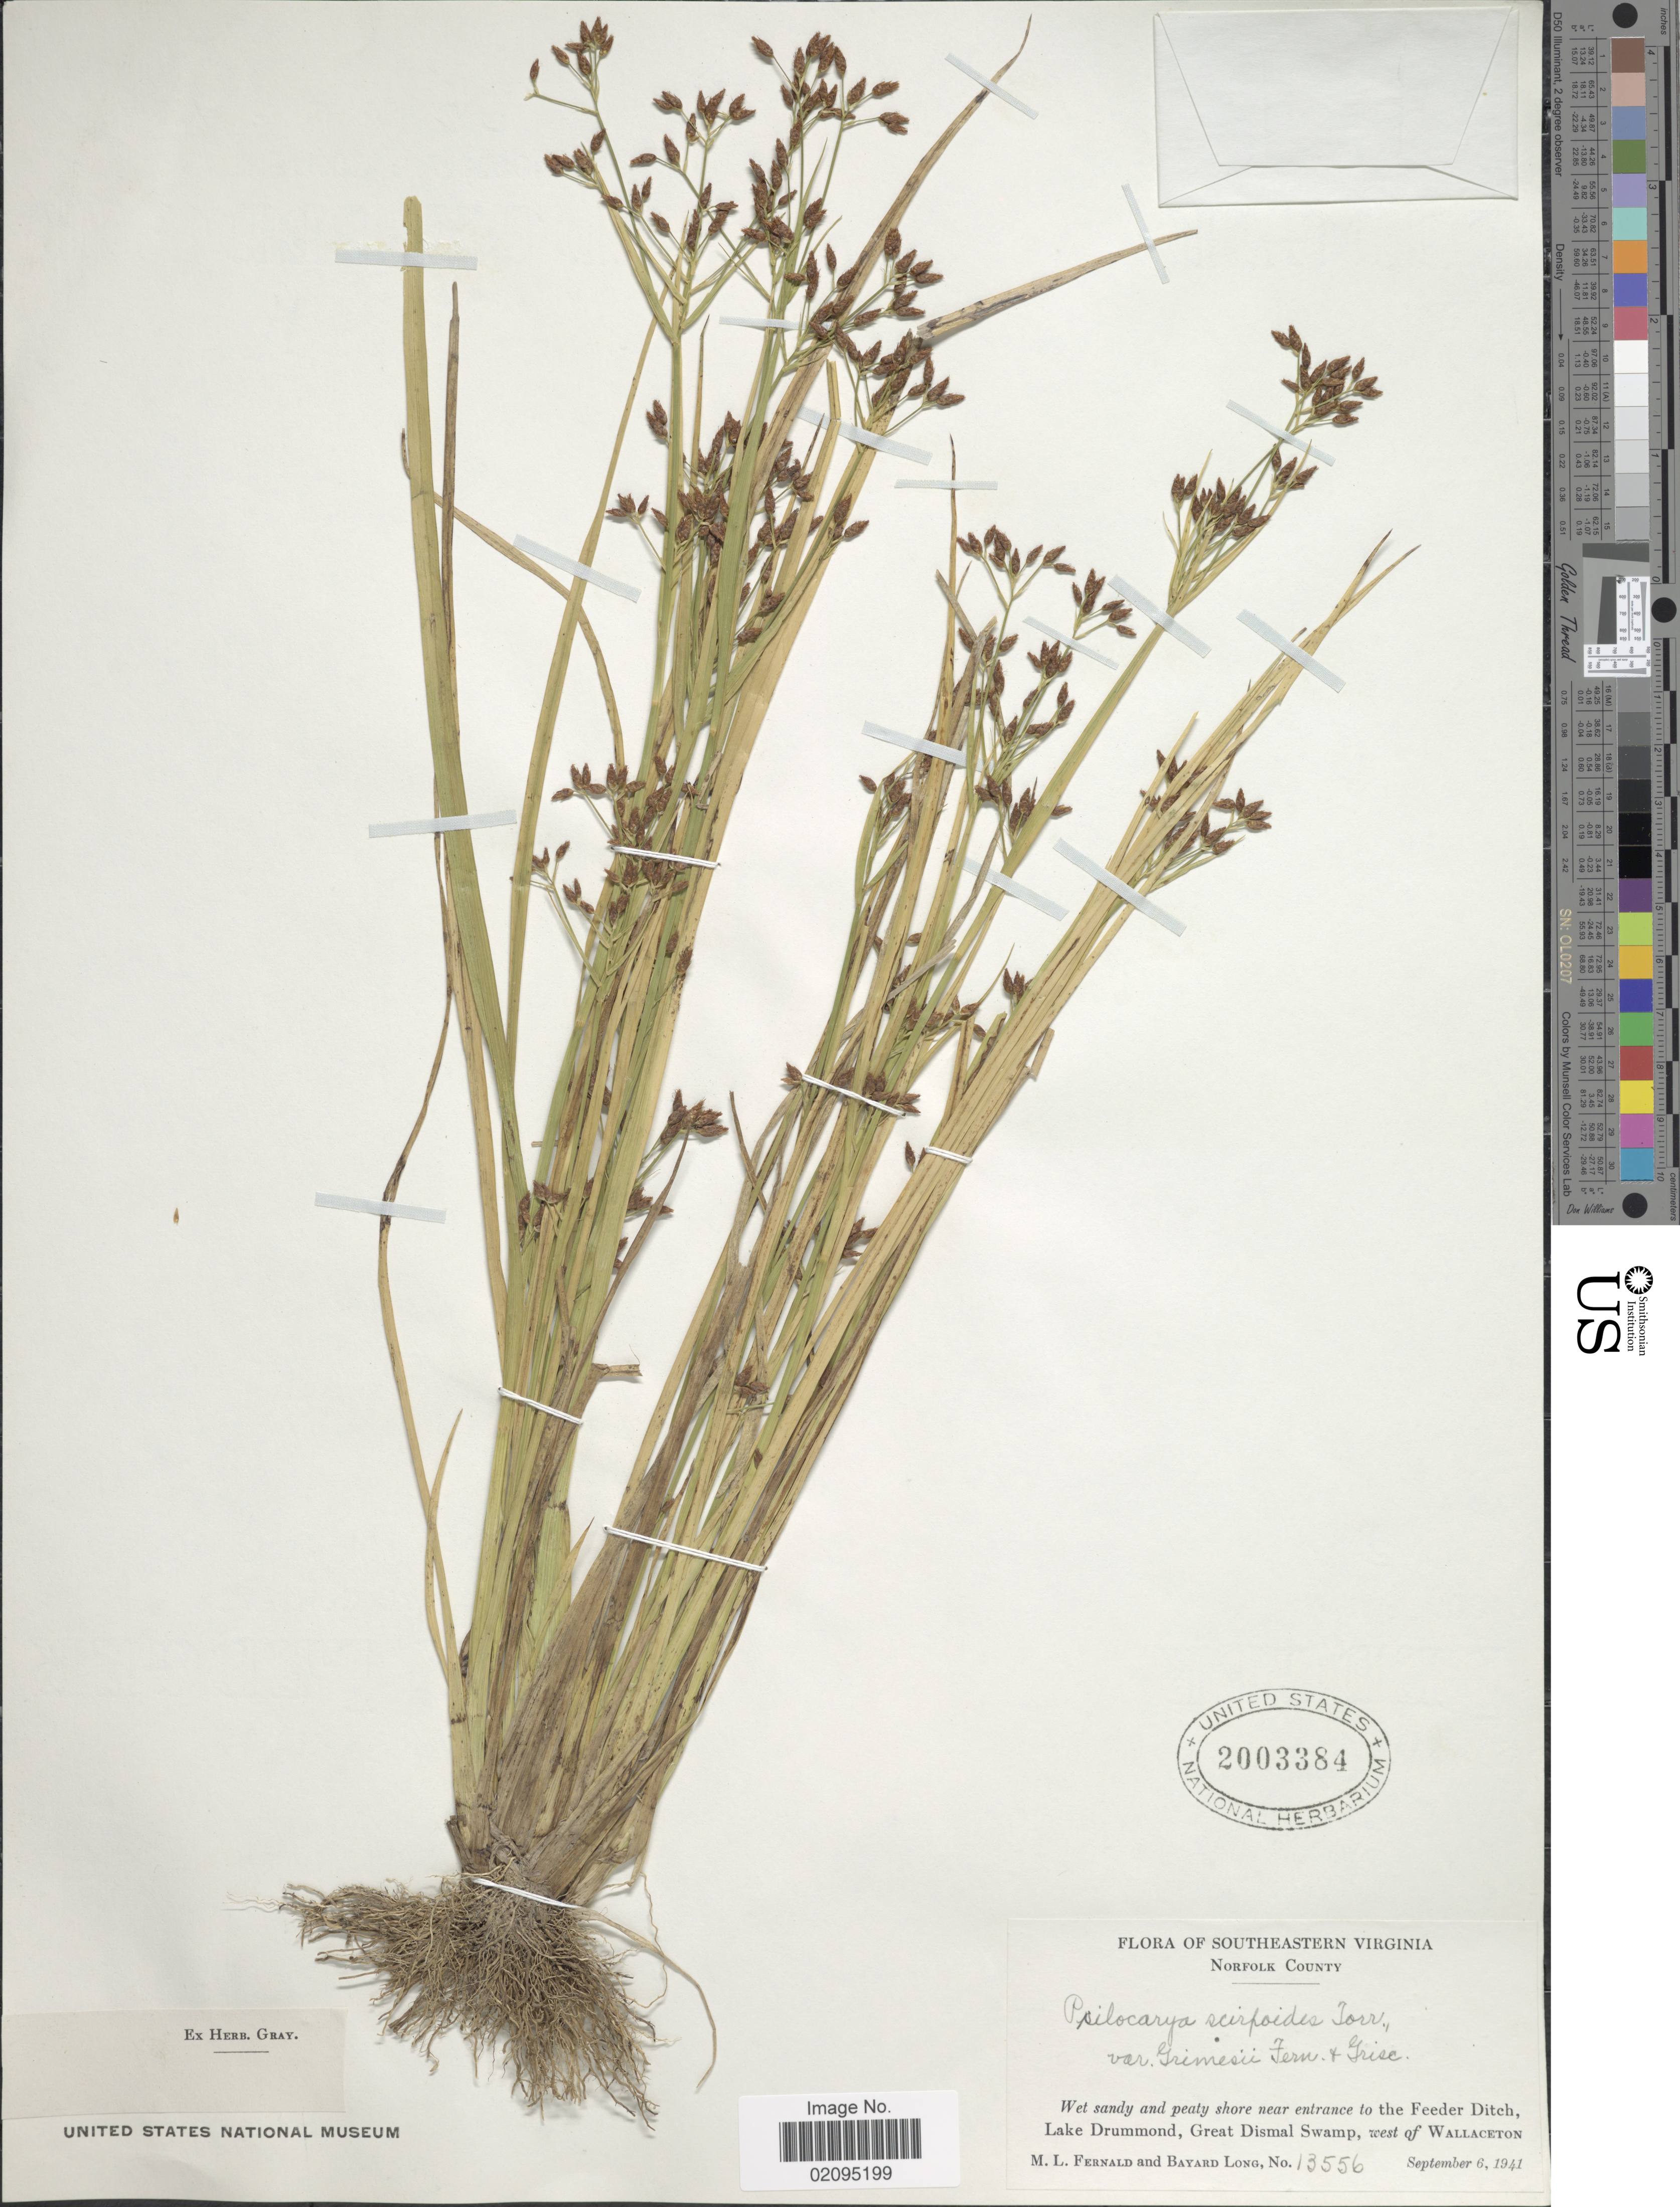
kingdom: Plantae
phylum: Tracheophyta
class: Liliopsida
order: Poales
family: Cyperaceae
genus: Rhynchospora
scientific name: Rhynchospora scirpoides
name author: (Torr.) Griseb.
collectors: M. L. Fernald & B. Long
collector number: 13556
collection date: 1941-09-06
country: United States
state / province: Virginia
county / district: City of Norfolk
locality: Southeastern Virginia, Norfolk County. Near entrance to the Feeder Ditch, Lake Drummond, Great Dismal Swamp, west of Wallaceton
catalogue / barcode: US 2003384